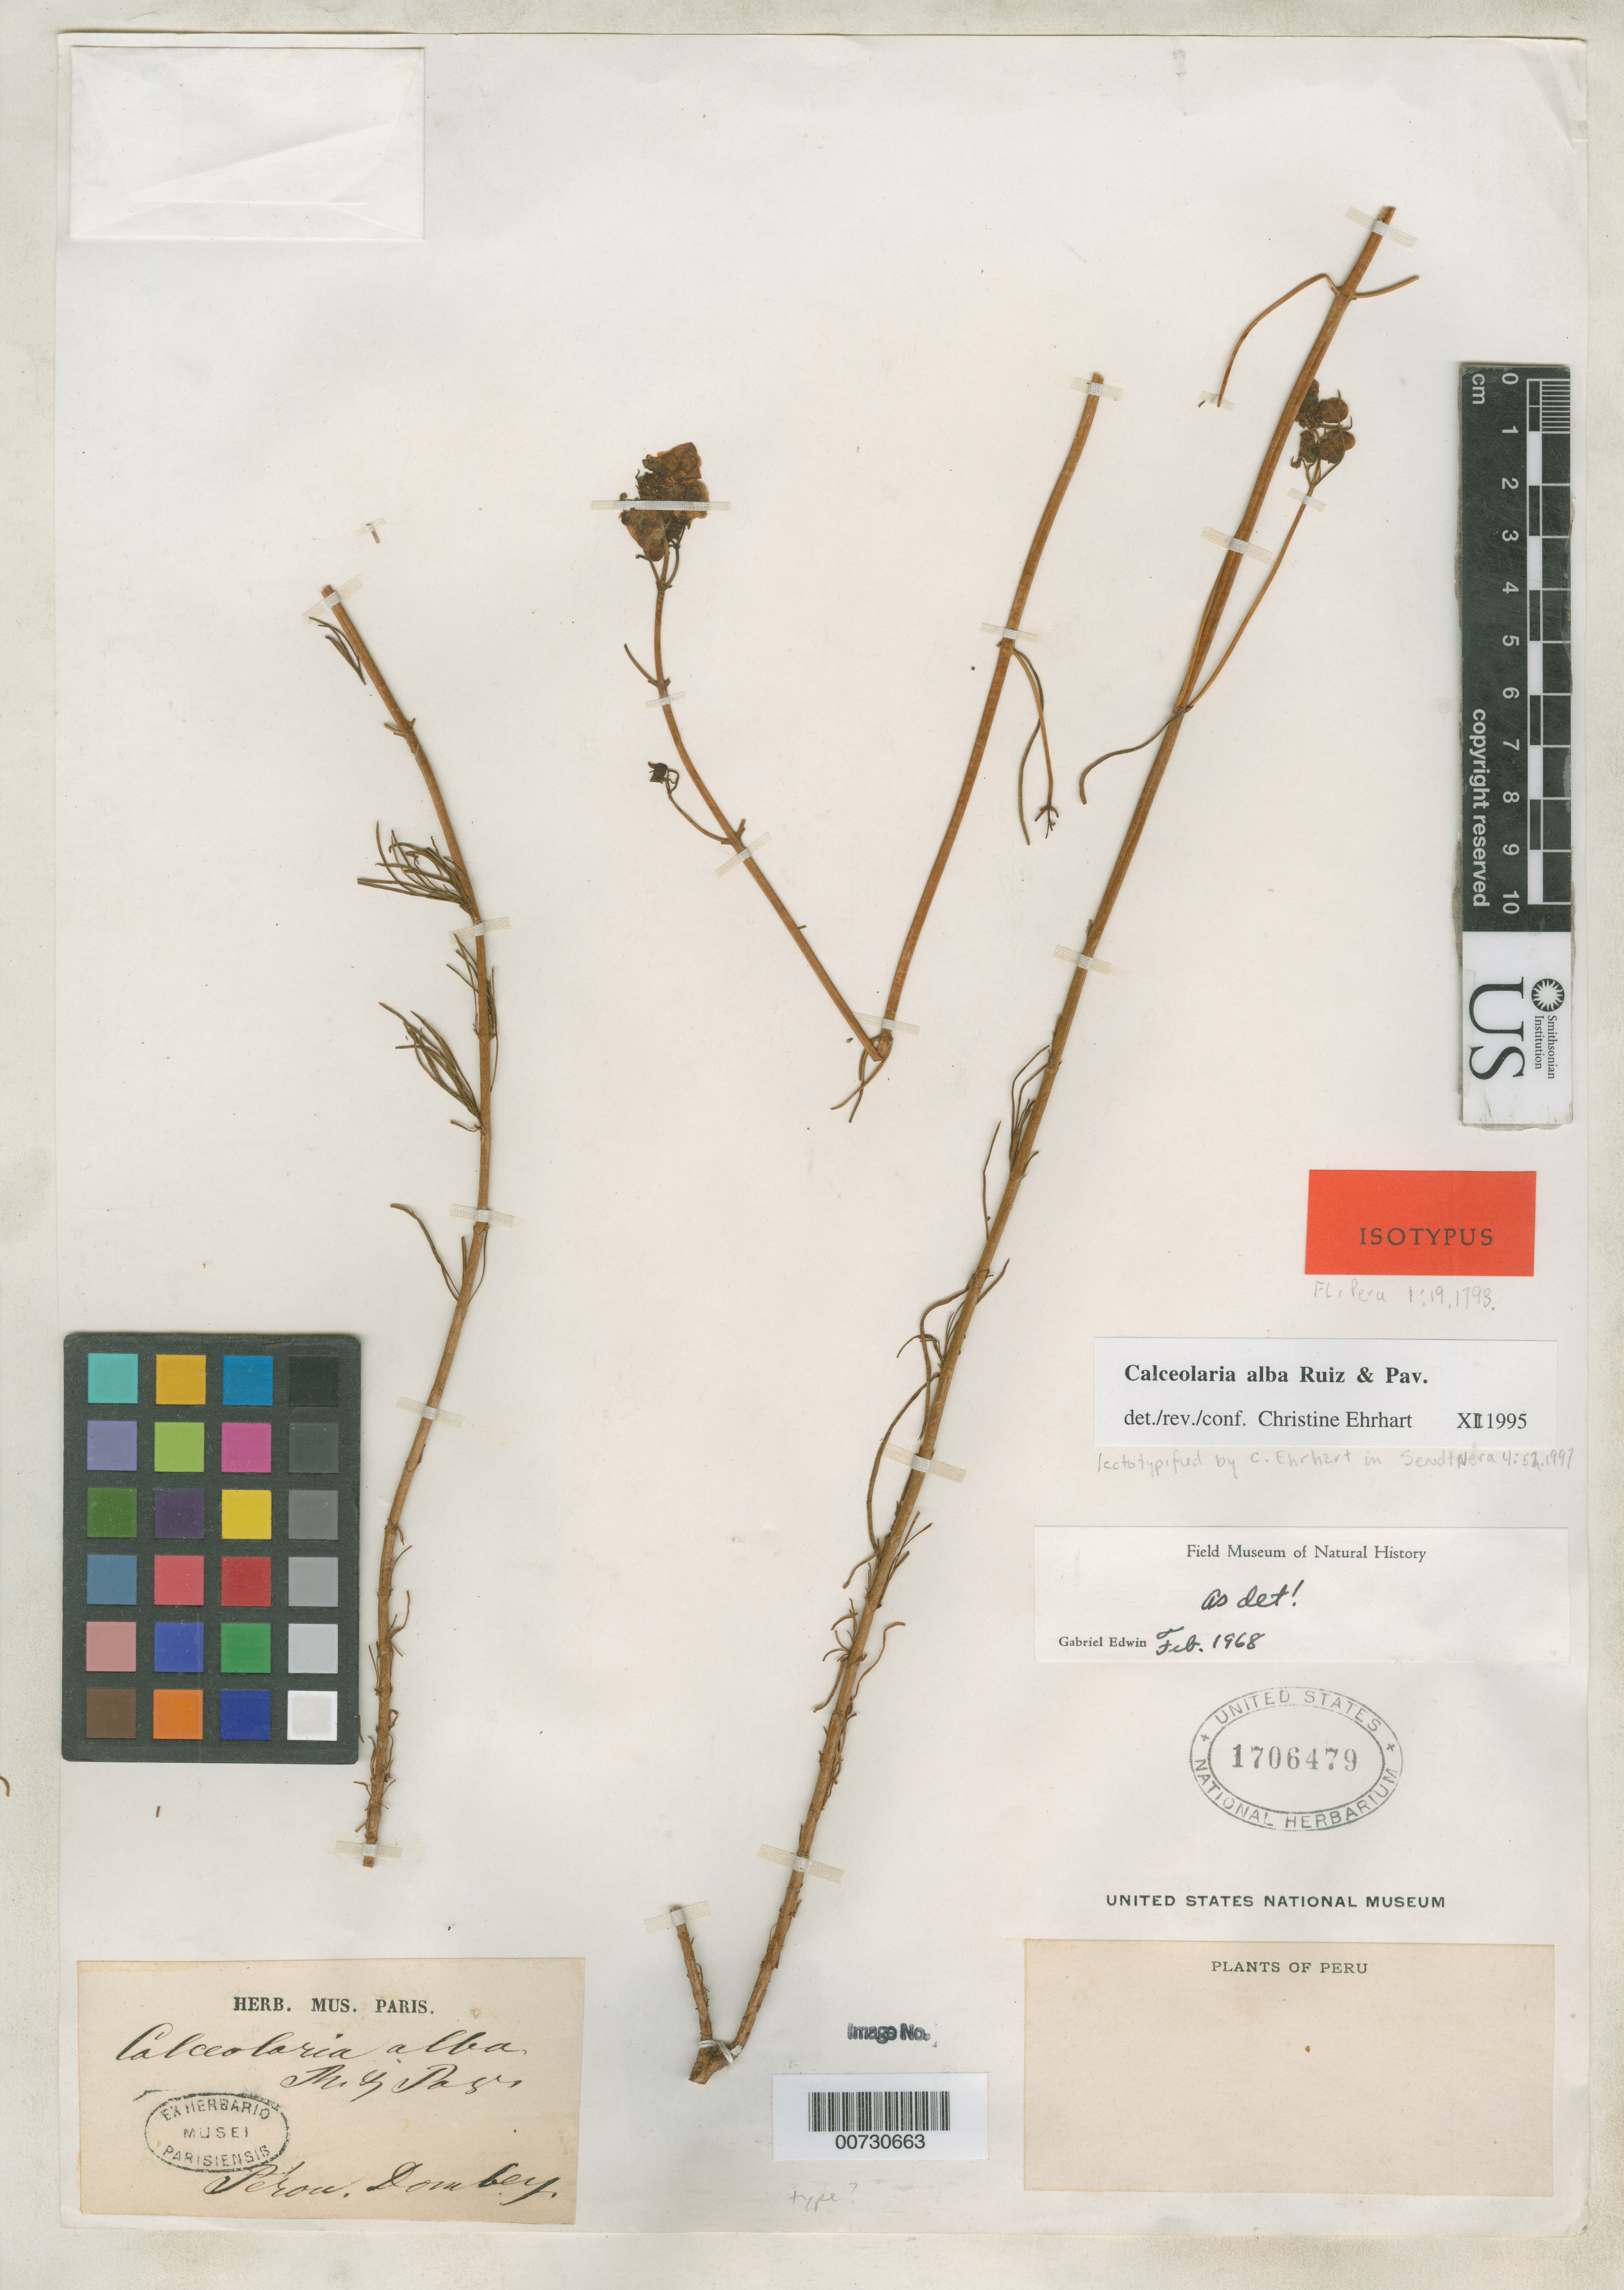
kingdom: Plantae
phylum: Tracheophyta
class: Magnoliopsida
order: Lamiales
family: Calceolariaceae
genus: Calceolaria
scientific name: Calceolaria alba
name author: Ruiz & Pav.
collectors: J. Dombey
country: Peru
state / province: San Martín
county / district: Mariscal Cáceres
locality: Rio Huallaga, margen Derecha del; Balsa Probana; dtto. Tocache Nuevo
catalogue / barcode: US 1706479